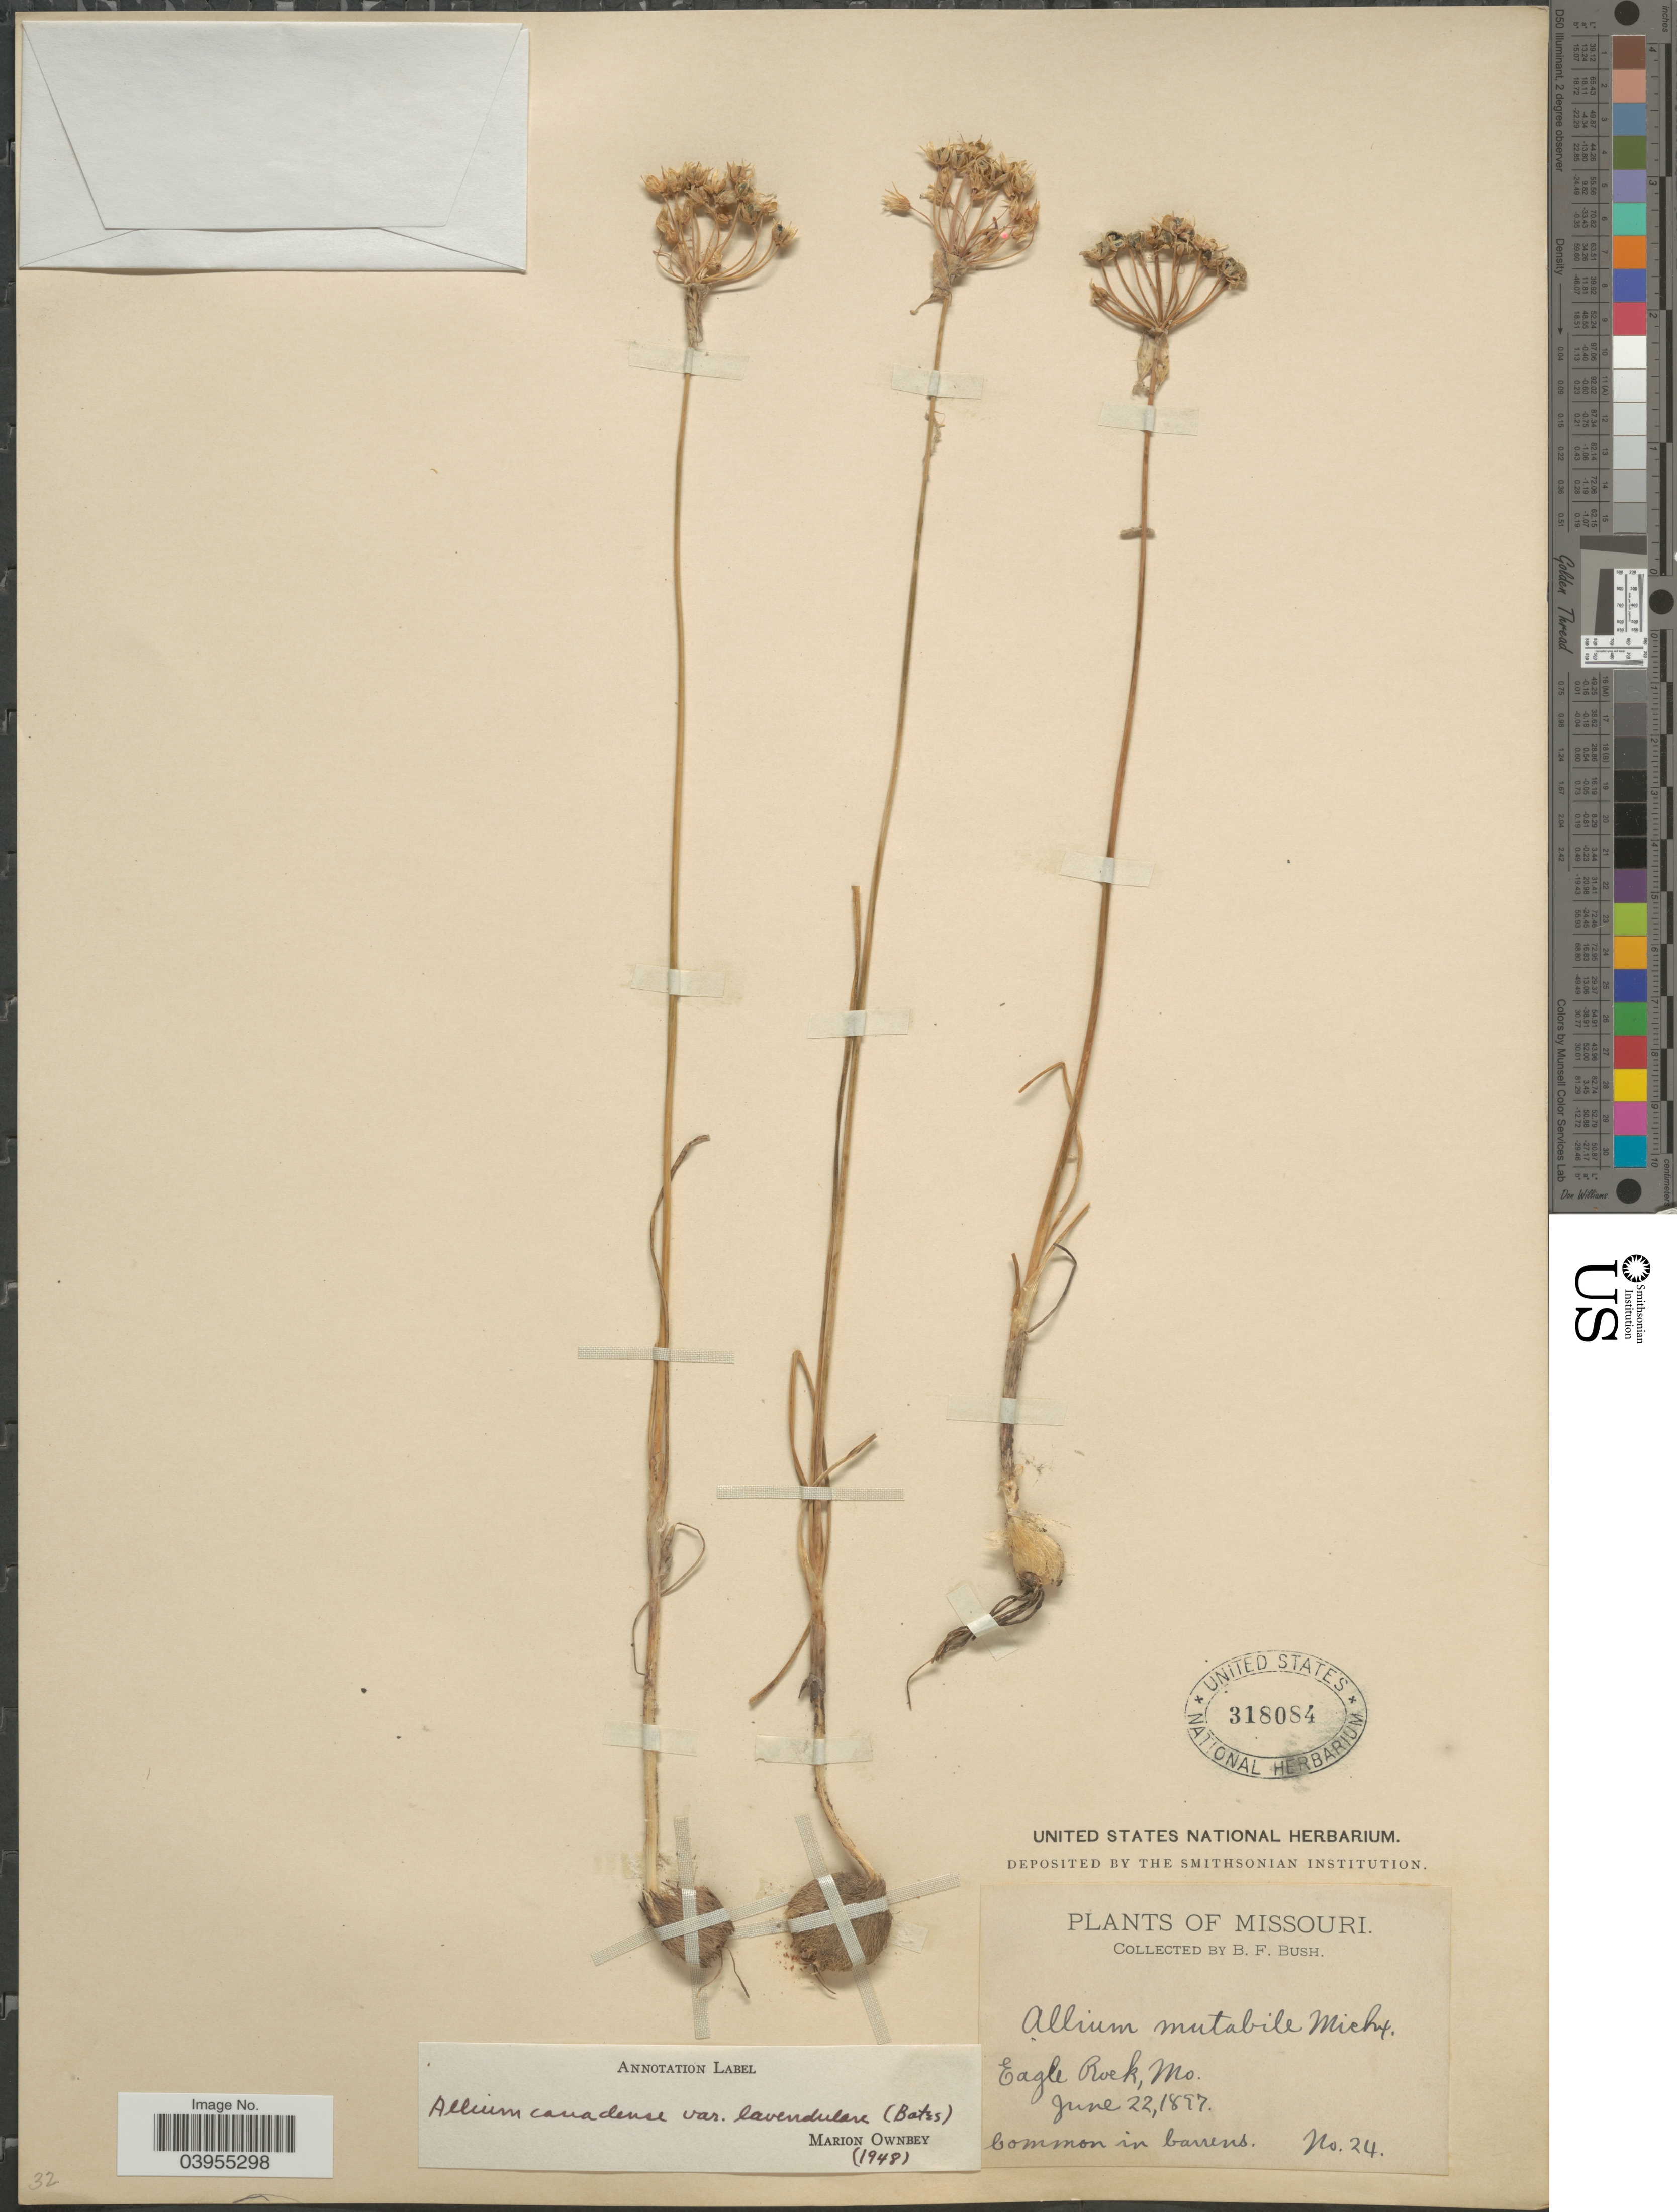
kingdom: Plantae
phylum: Tracheophyta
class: Liliopsida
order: Asparagales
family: Amaryllidaceae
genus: Allium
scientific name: Allium canadense var. lavandulare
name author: (Bates) Ownbey & Aase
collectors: B. F. Bush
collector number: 24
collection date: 1897-06-22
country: United States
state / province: Missouri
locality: Eagle Rock.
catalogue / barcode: US 318084